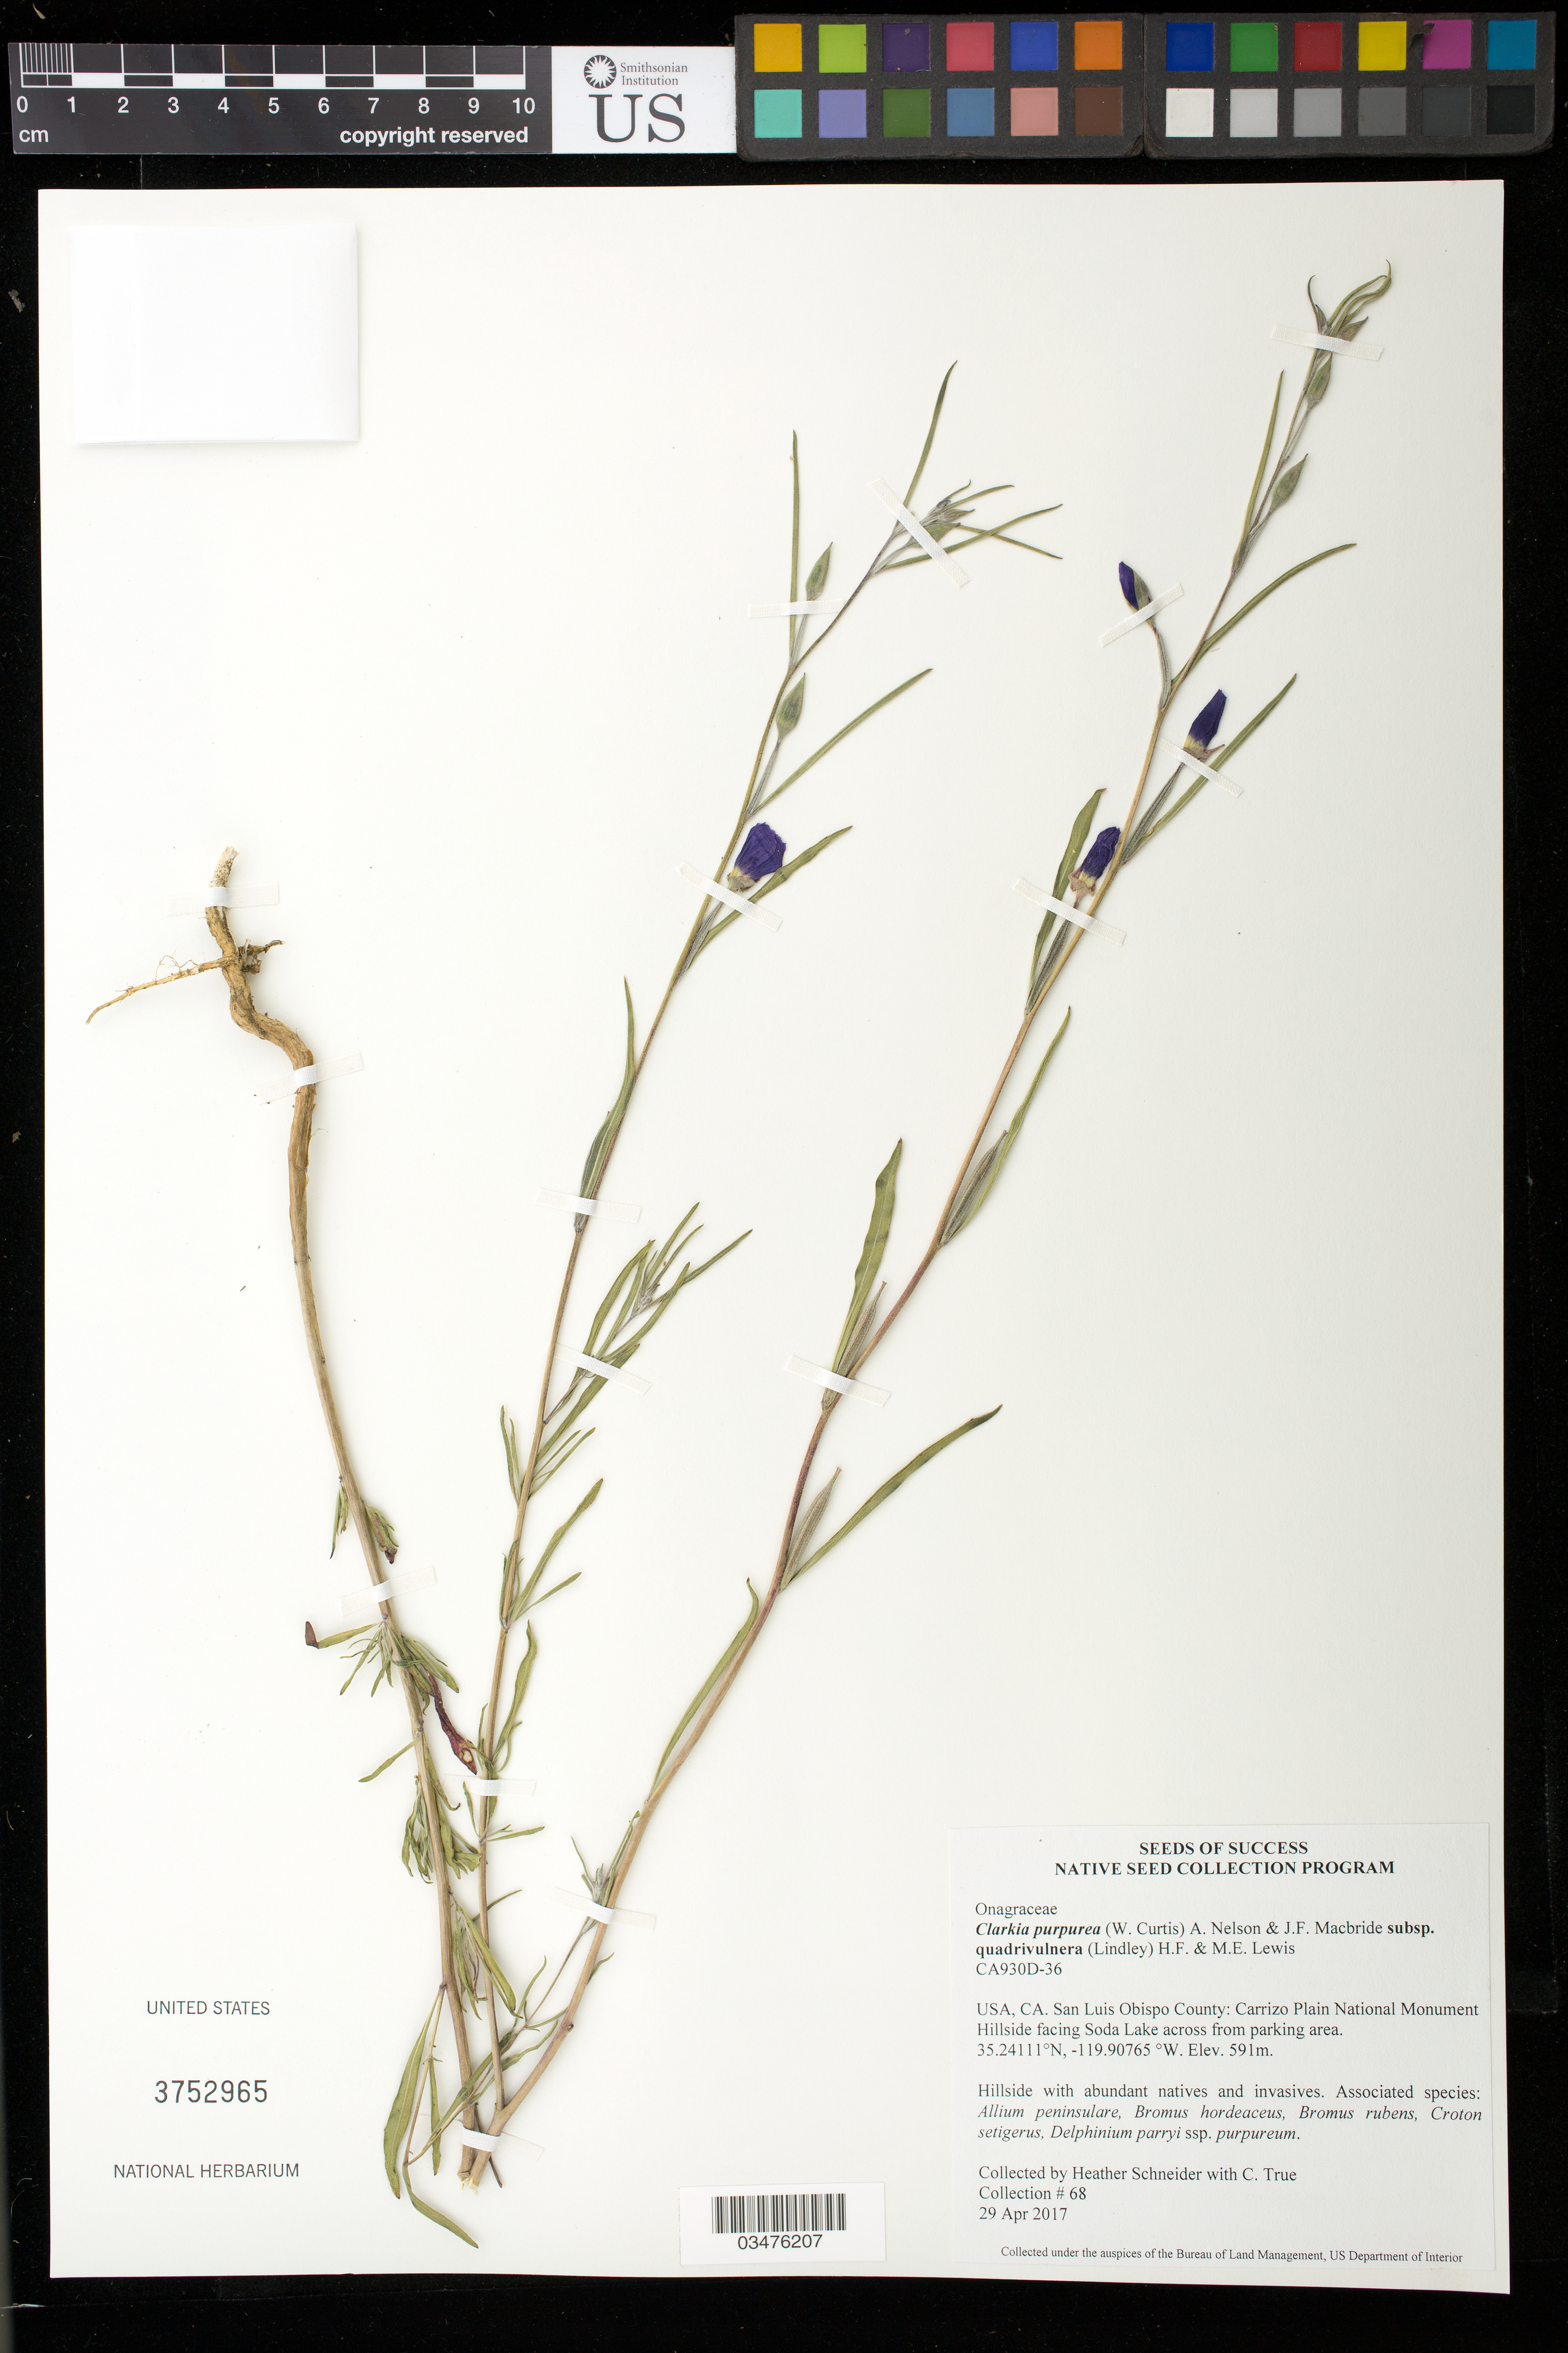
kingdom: Plantae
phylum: Tracheophyta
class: Magnoliopsida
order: Myrtales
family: Onagraceae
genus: Clarkia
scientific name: Clarkia purpurea subsp. quadrivulnera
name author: (Douglas) H.F. Lewis & M.R. Lewis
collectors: H. Schneider & C. True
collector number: CA930D-36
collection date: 2017-04-29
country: United States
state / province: California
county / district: San Luis Obispo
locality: Carrizo Plain National Monument, Soda Lake Overlook Hill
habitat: hillside with abundant invasives and native forbs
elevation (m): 591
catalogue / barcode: US 3752965